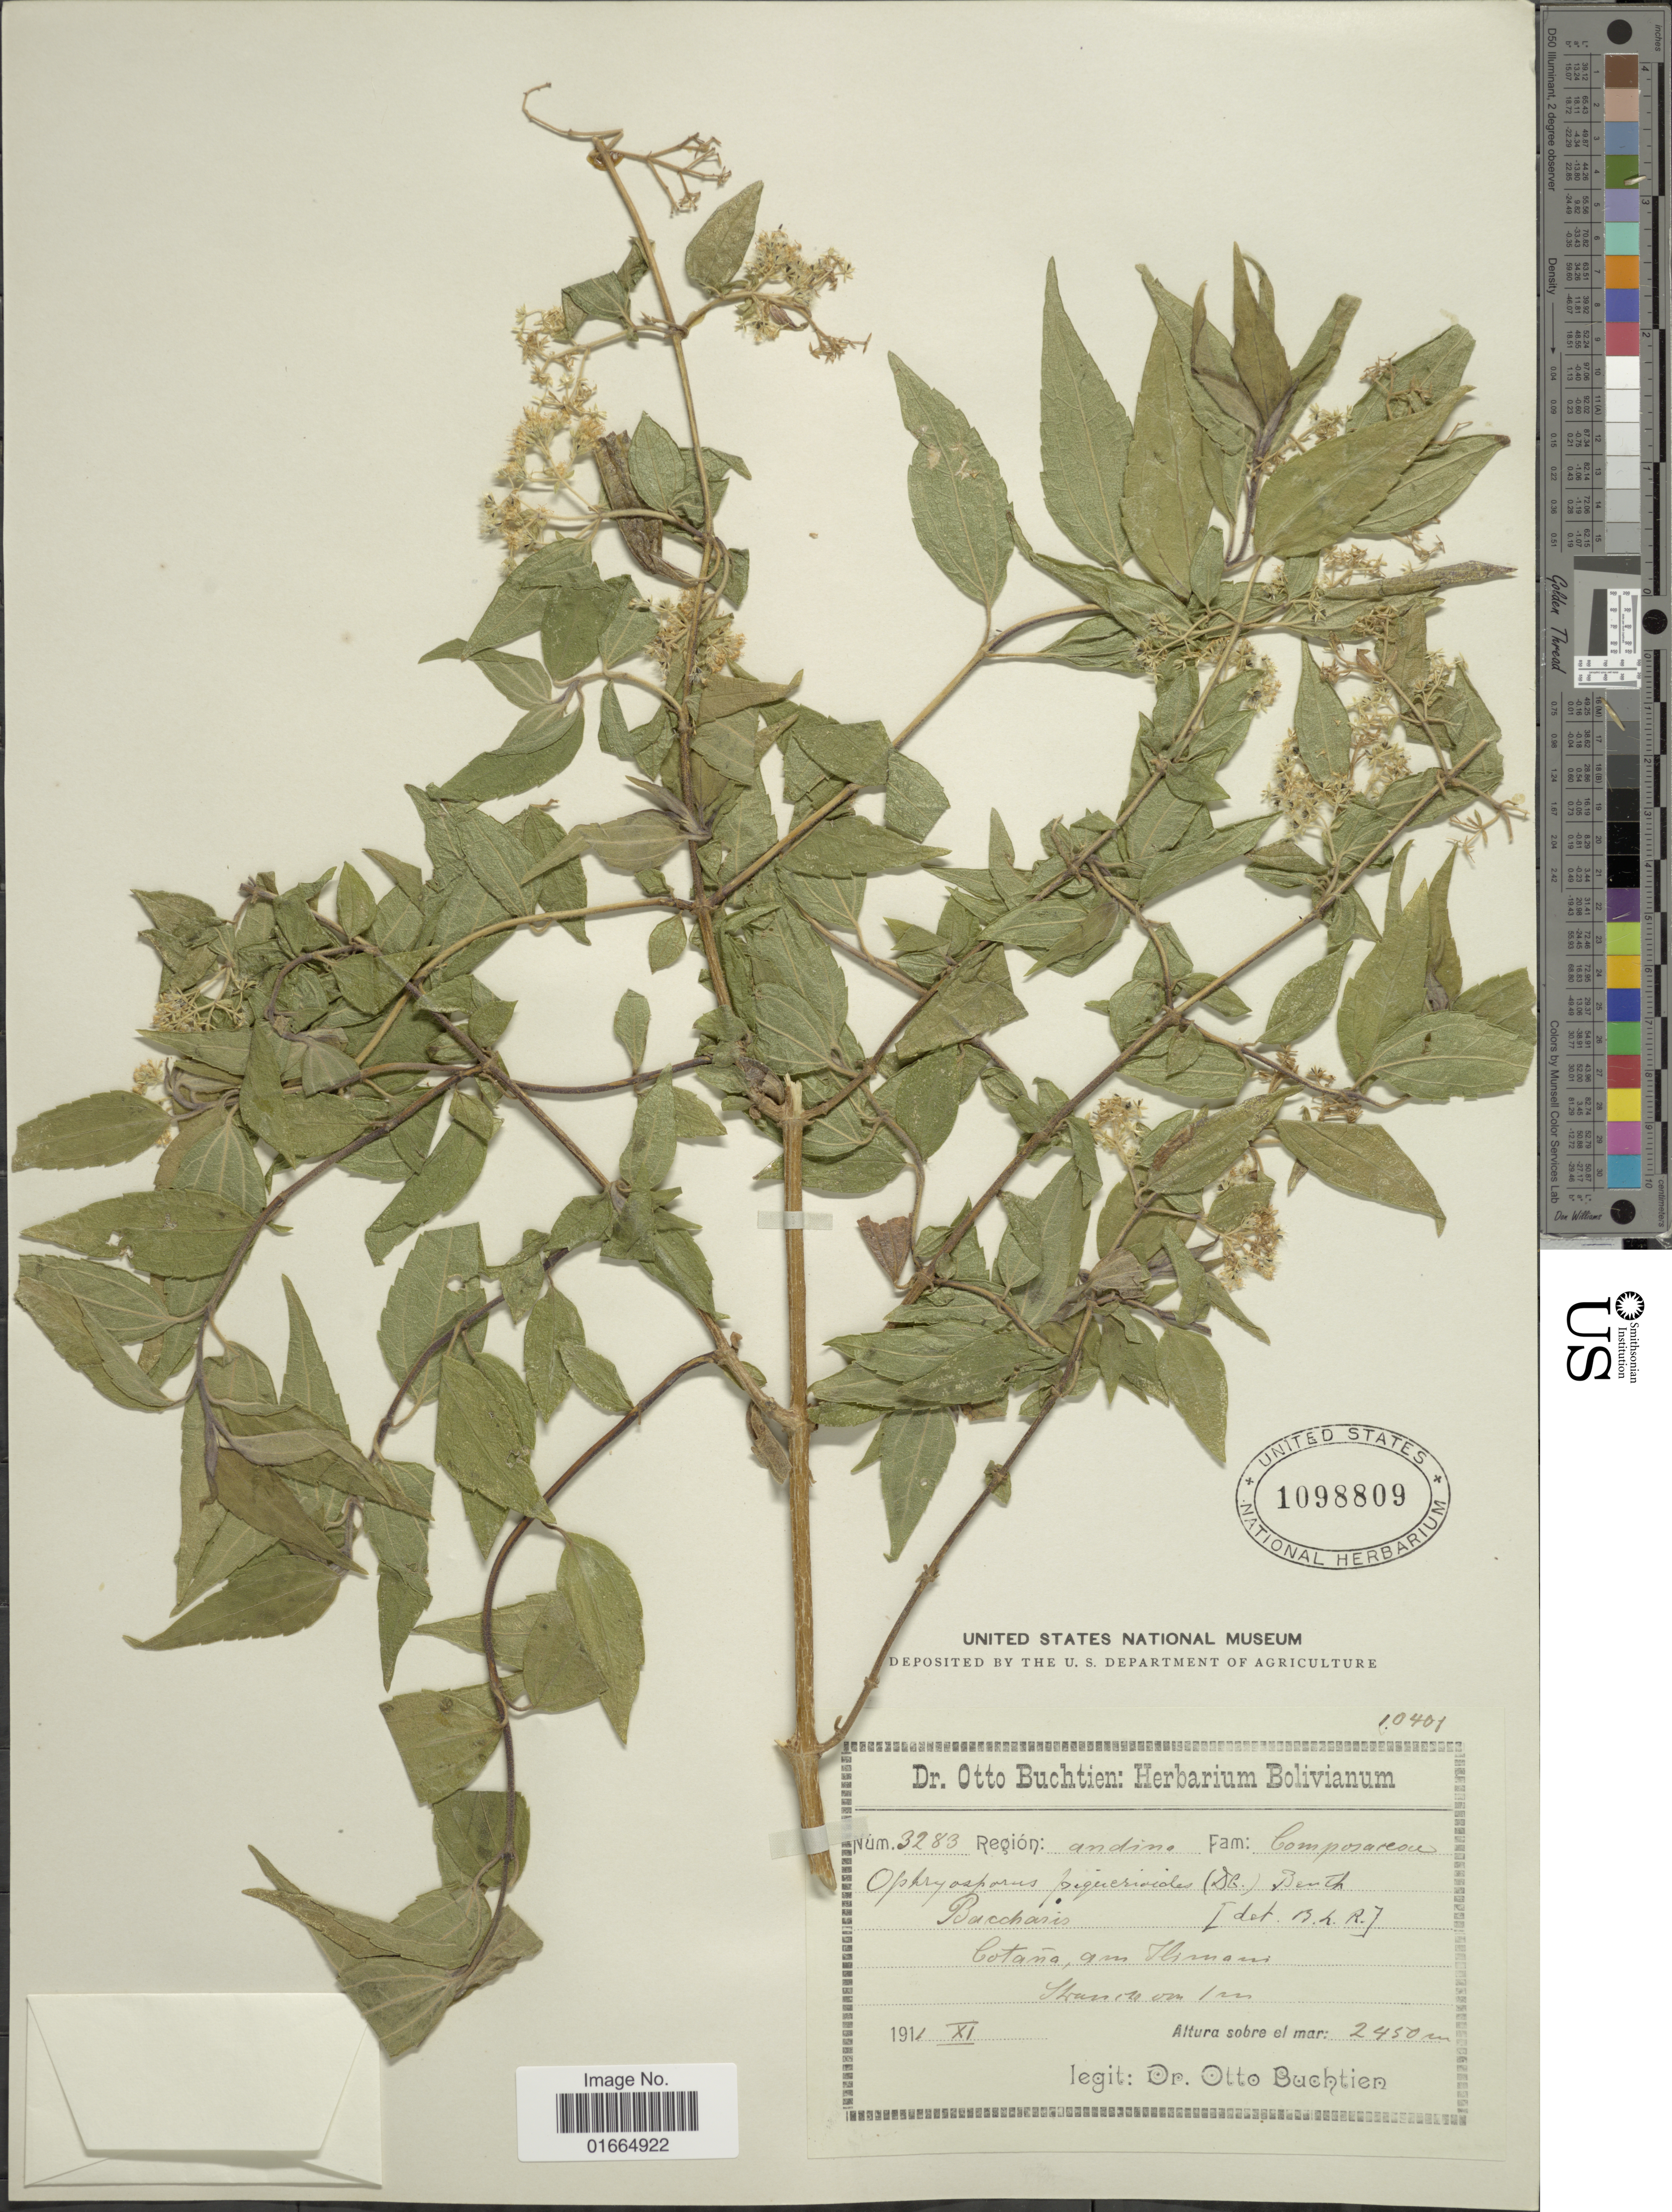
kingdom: Plantae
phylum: Tracheophyta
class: Magnoliopsida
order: Asterales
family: Asteraceae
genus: Ophryosporus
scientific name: Ophryosporus piquerioides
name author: (DC.) Benth. ex Baker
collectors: O. Buchtien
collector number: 3283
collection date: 1911-11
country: Bolivia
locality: Cotaña, am Ilimani.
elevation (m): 2450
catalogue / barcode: US 1098809